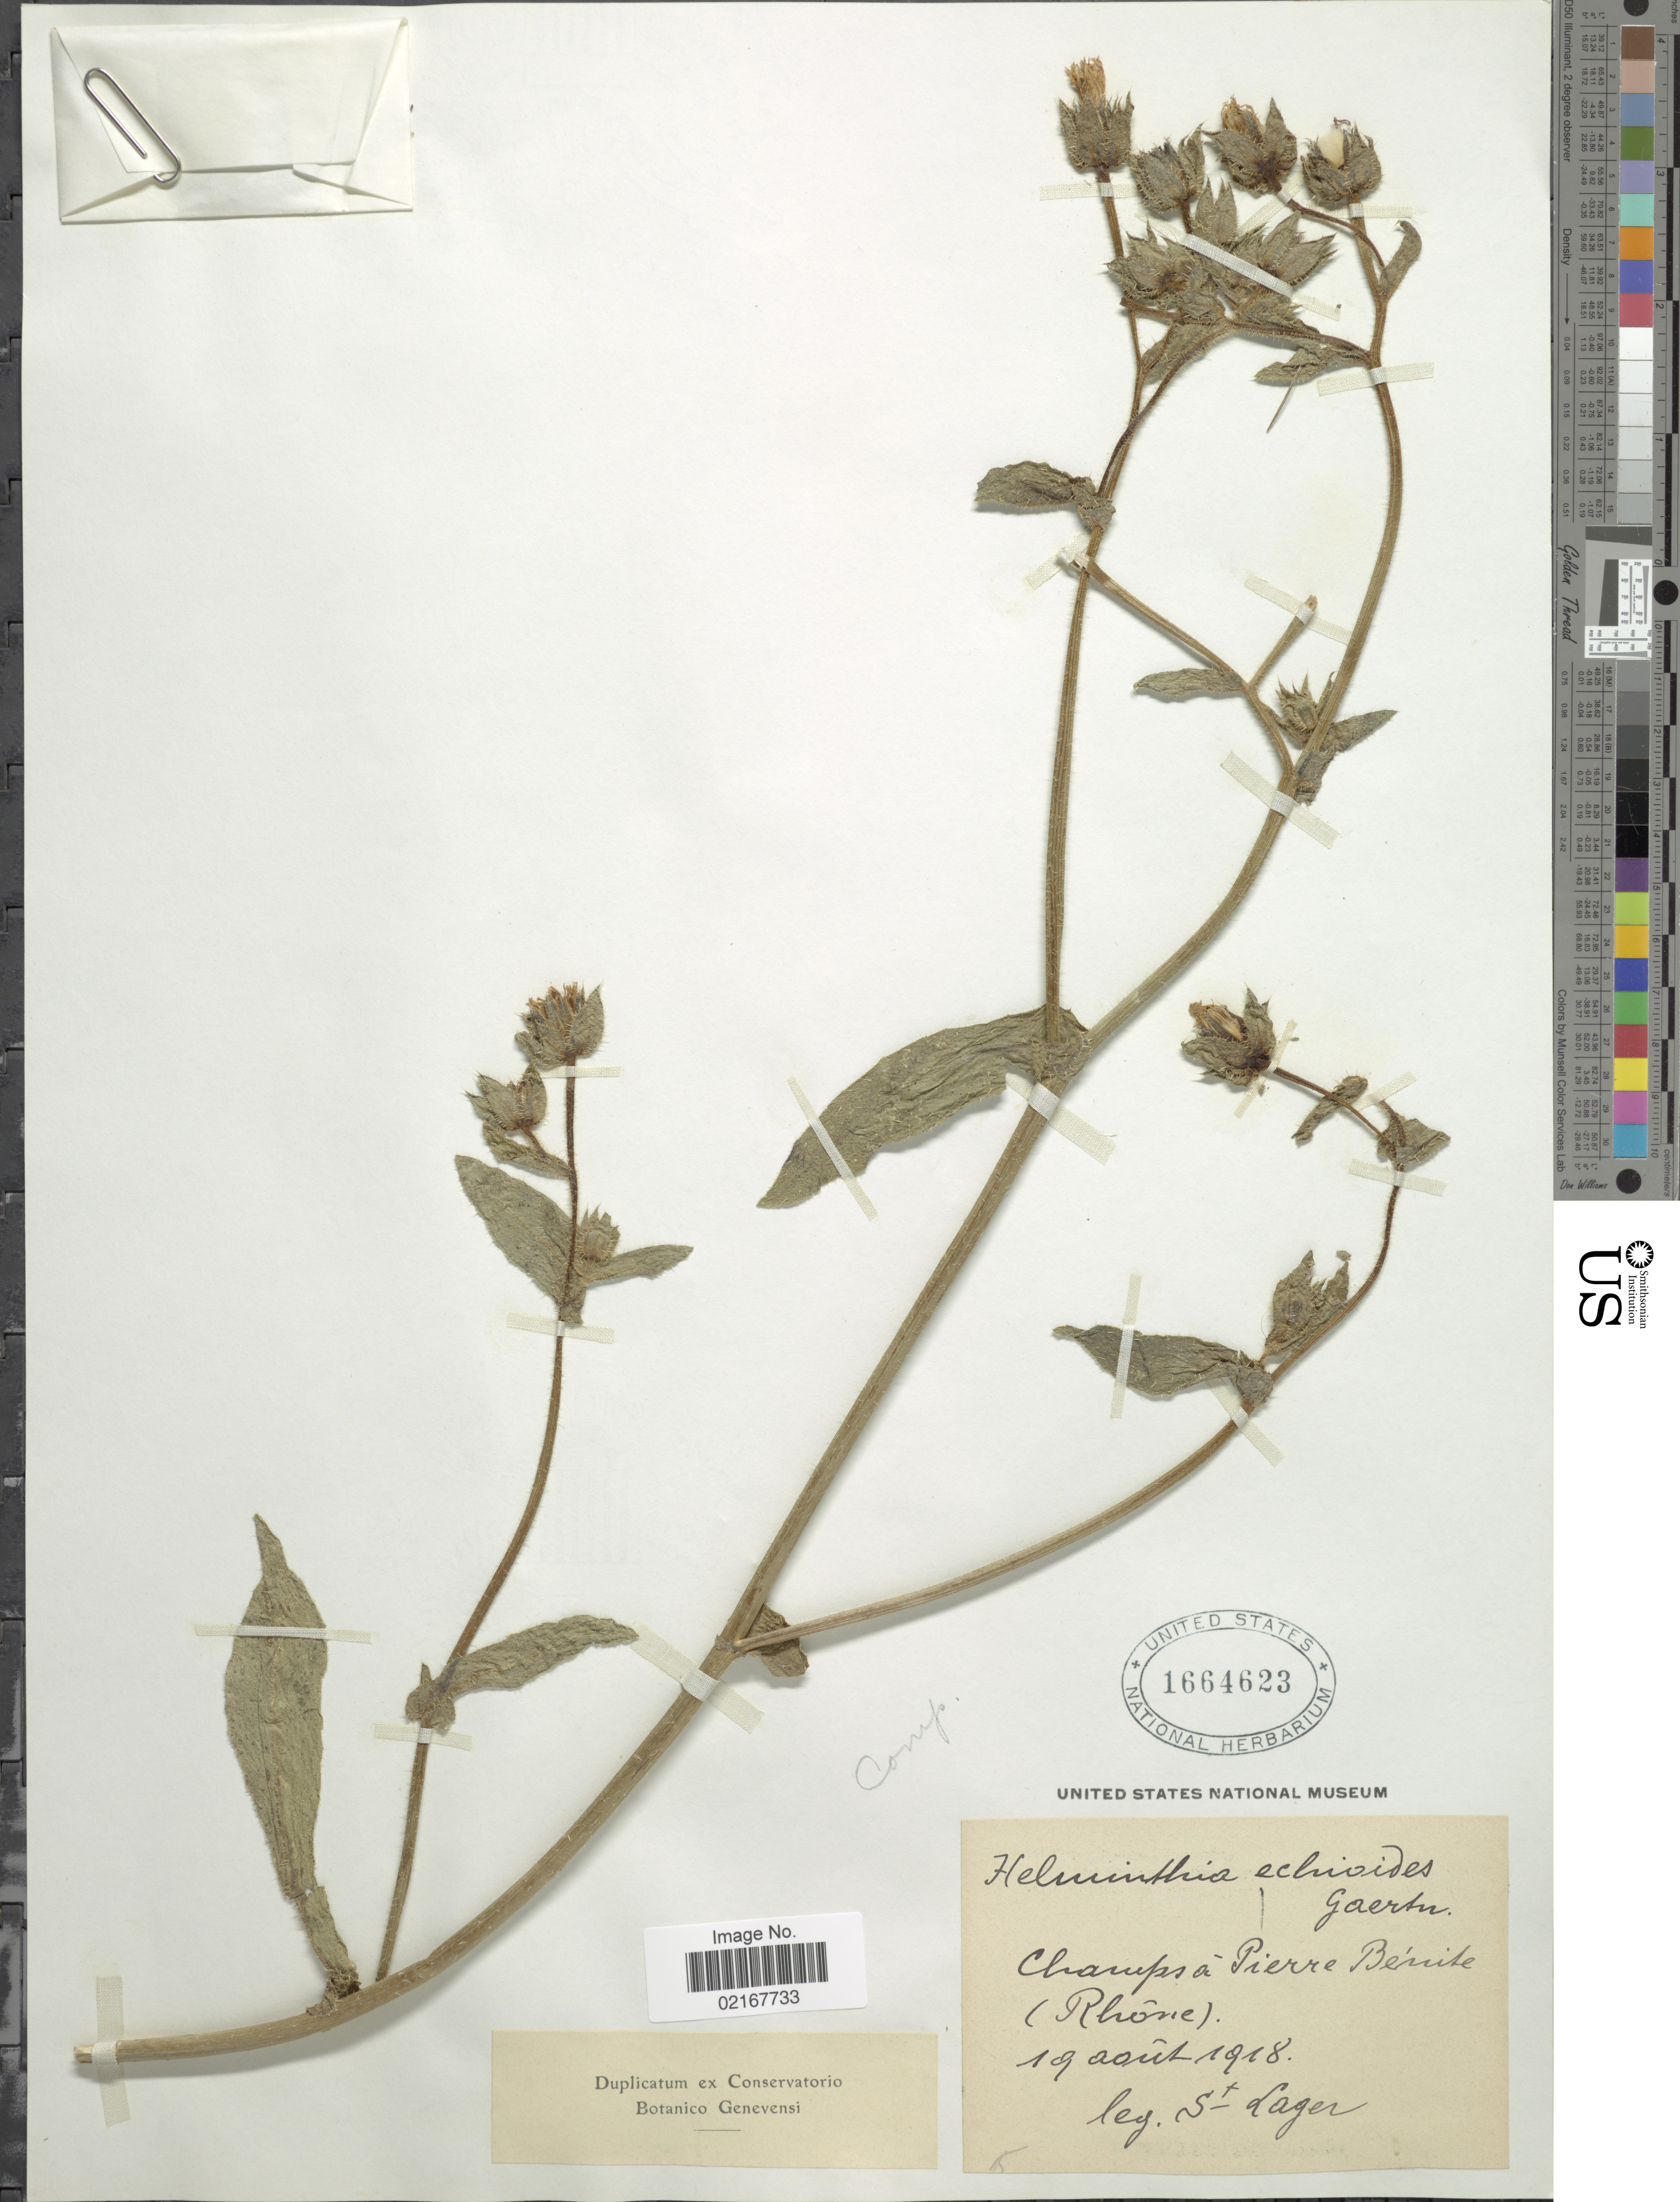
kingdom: Plantae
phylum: Tracheophyta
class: Magnoliopsida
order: Asterales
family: Asteraceae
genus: Helminthotheca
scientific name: Helminthotheca echioides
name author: (L.) Holub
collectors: -. St. Lager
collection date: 1918-08-19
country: France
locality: Champs a Pierre Bereite [interpreted] (Rhone)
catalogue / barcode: US 1664623